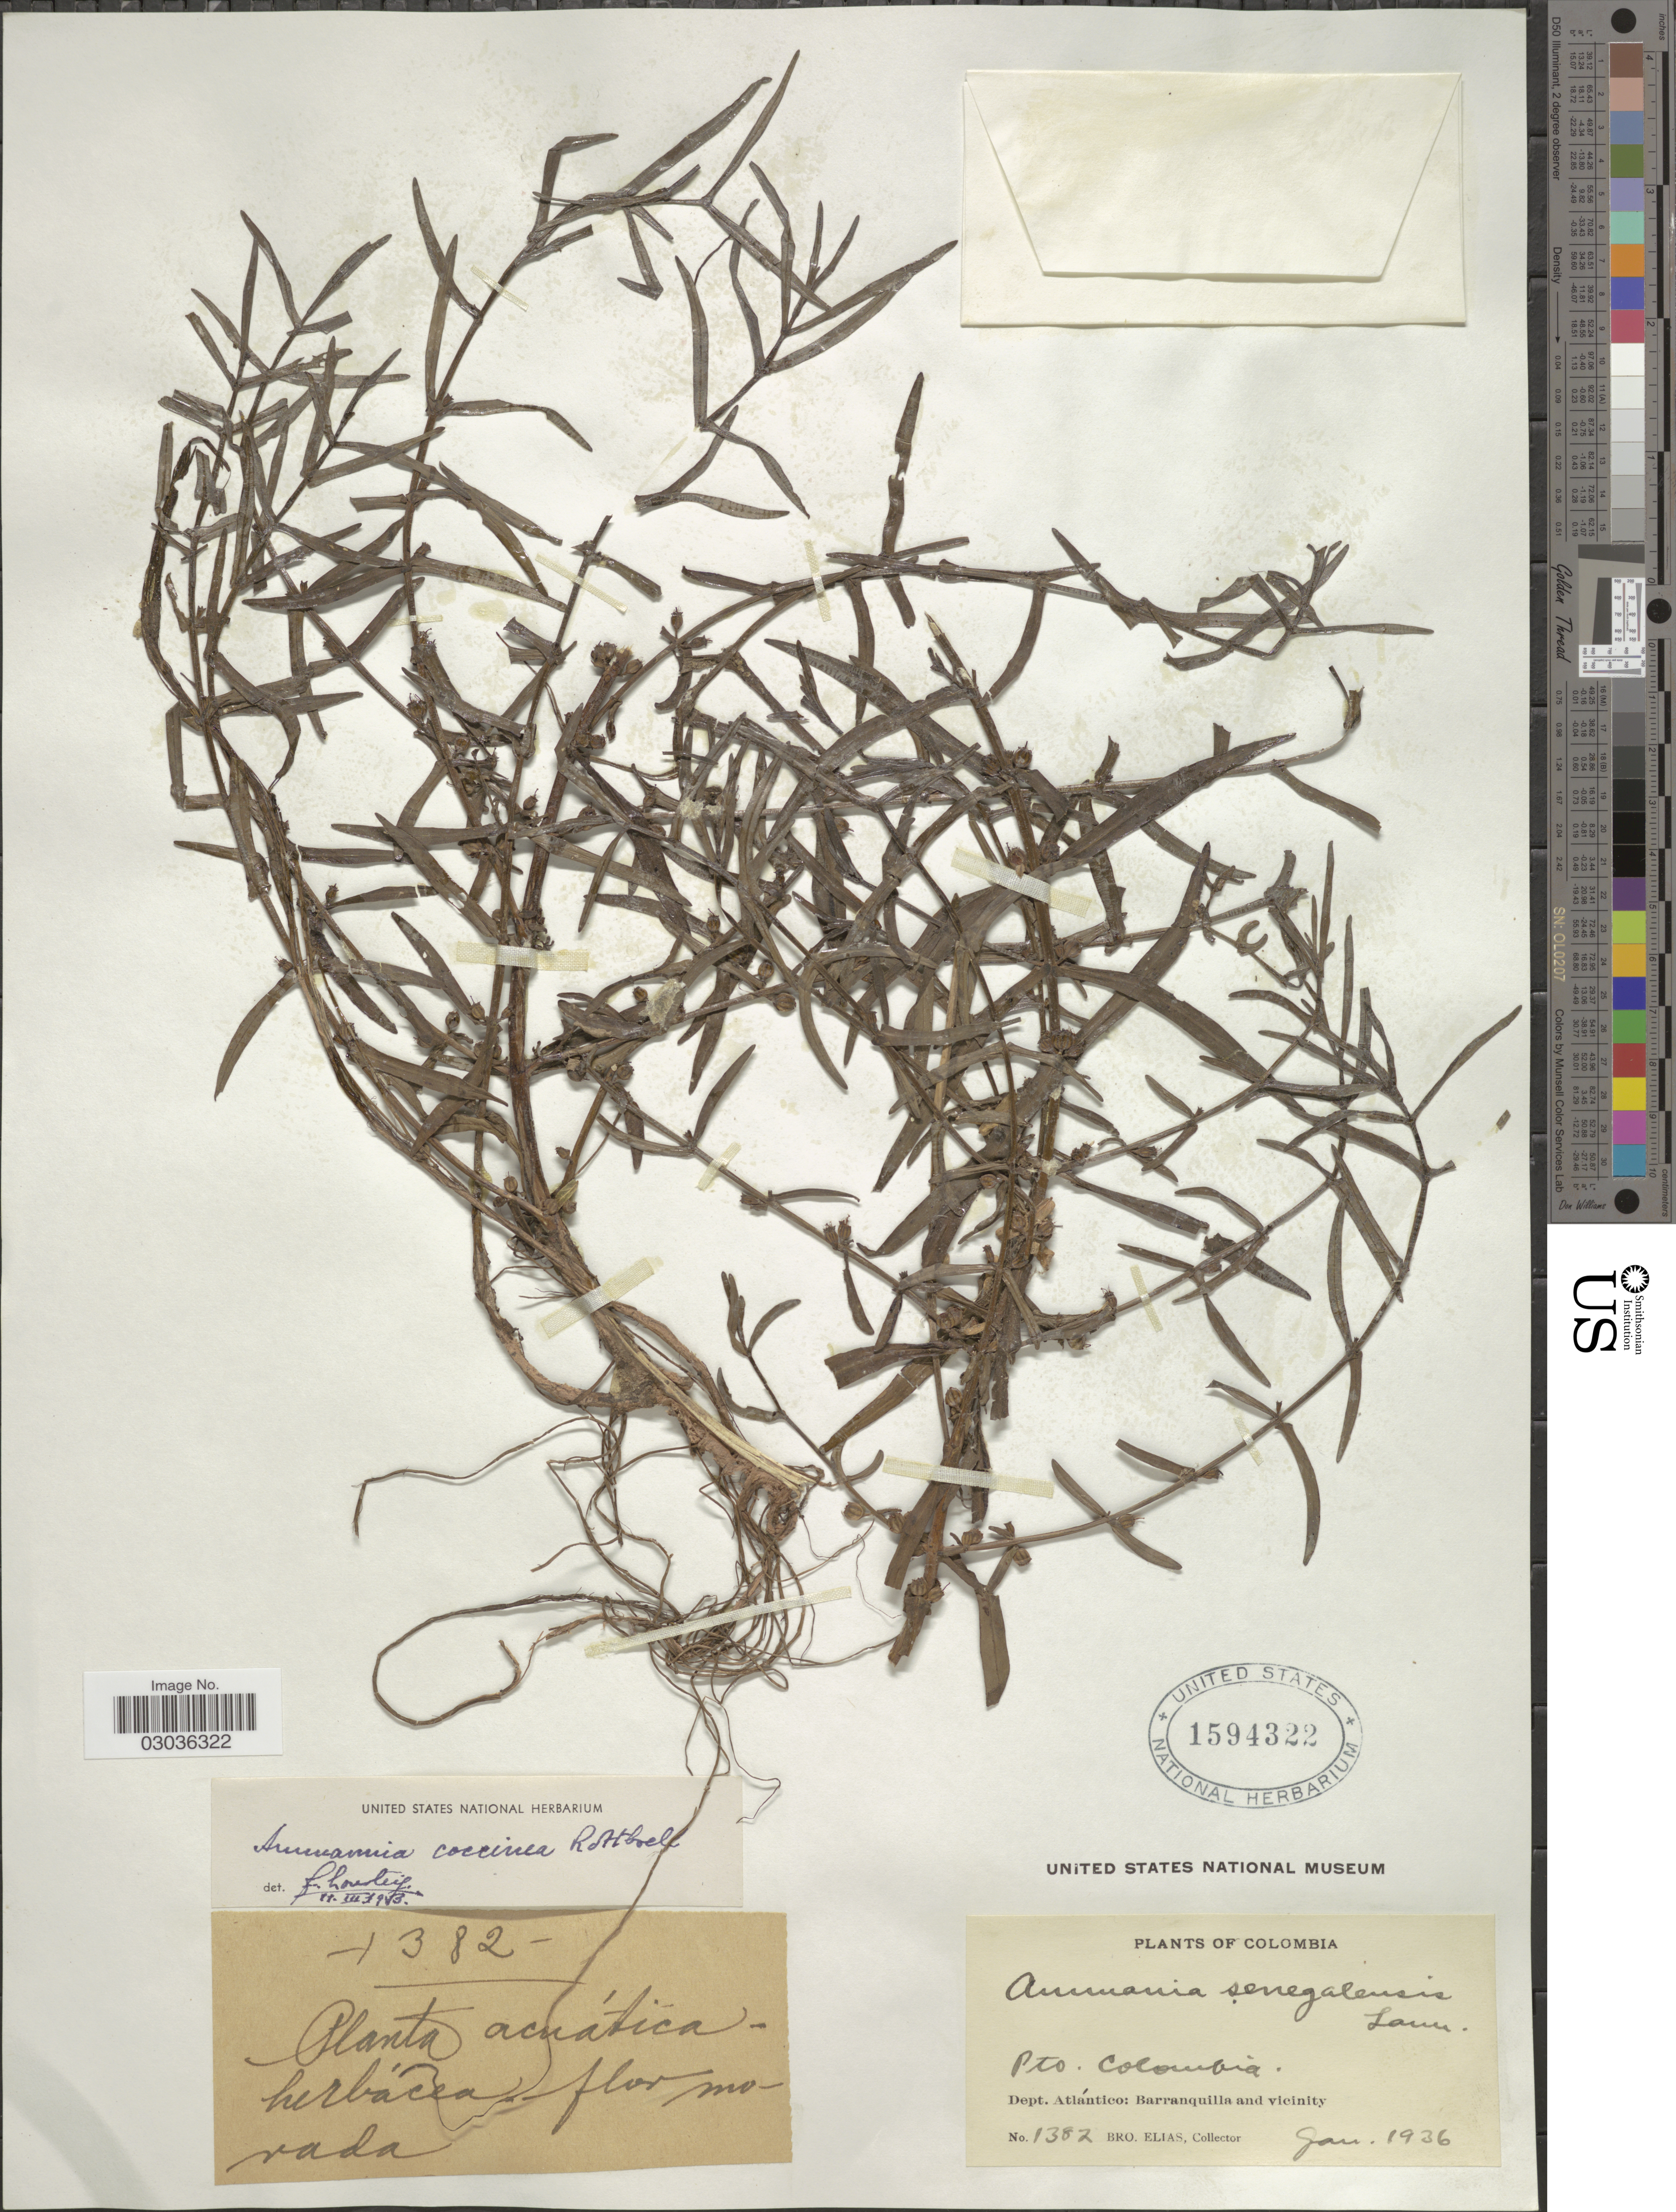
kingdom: Plantae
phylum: Tracheophyta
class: Magnoliopsida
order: Myrtales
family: Lythraceae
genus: Ammannia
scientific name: Ammannia coccinea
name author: Rottb.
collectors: Bro. Elias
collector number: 1382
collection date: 1936-01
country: Colombia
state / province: Atlántico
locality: Pto. Colombia. Dept. Atlántico: Barranquilla and vicinity.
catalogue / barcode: US 1594322